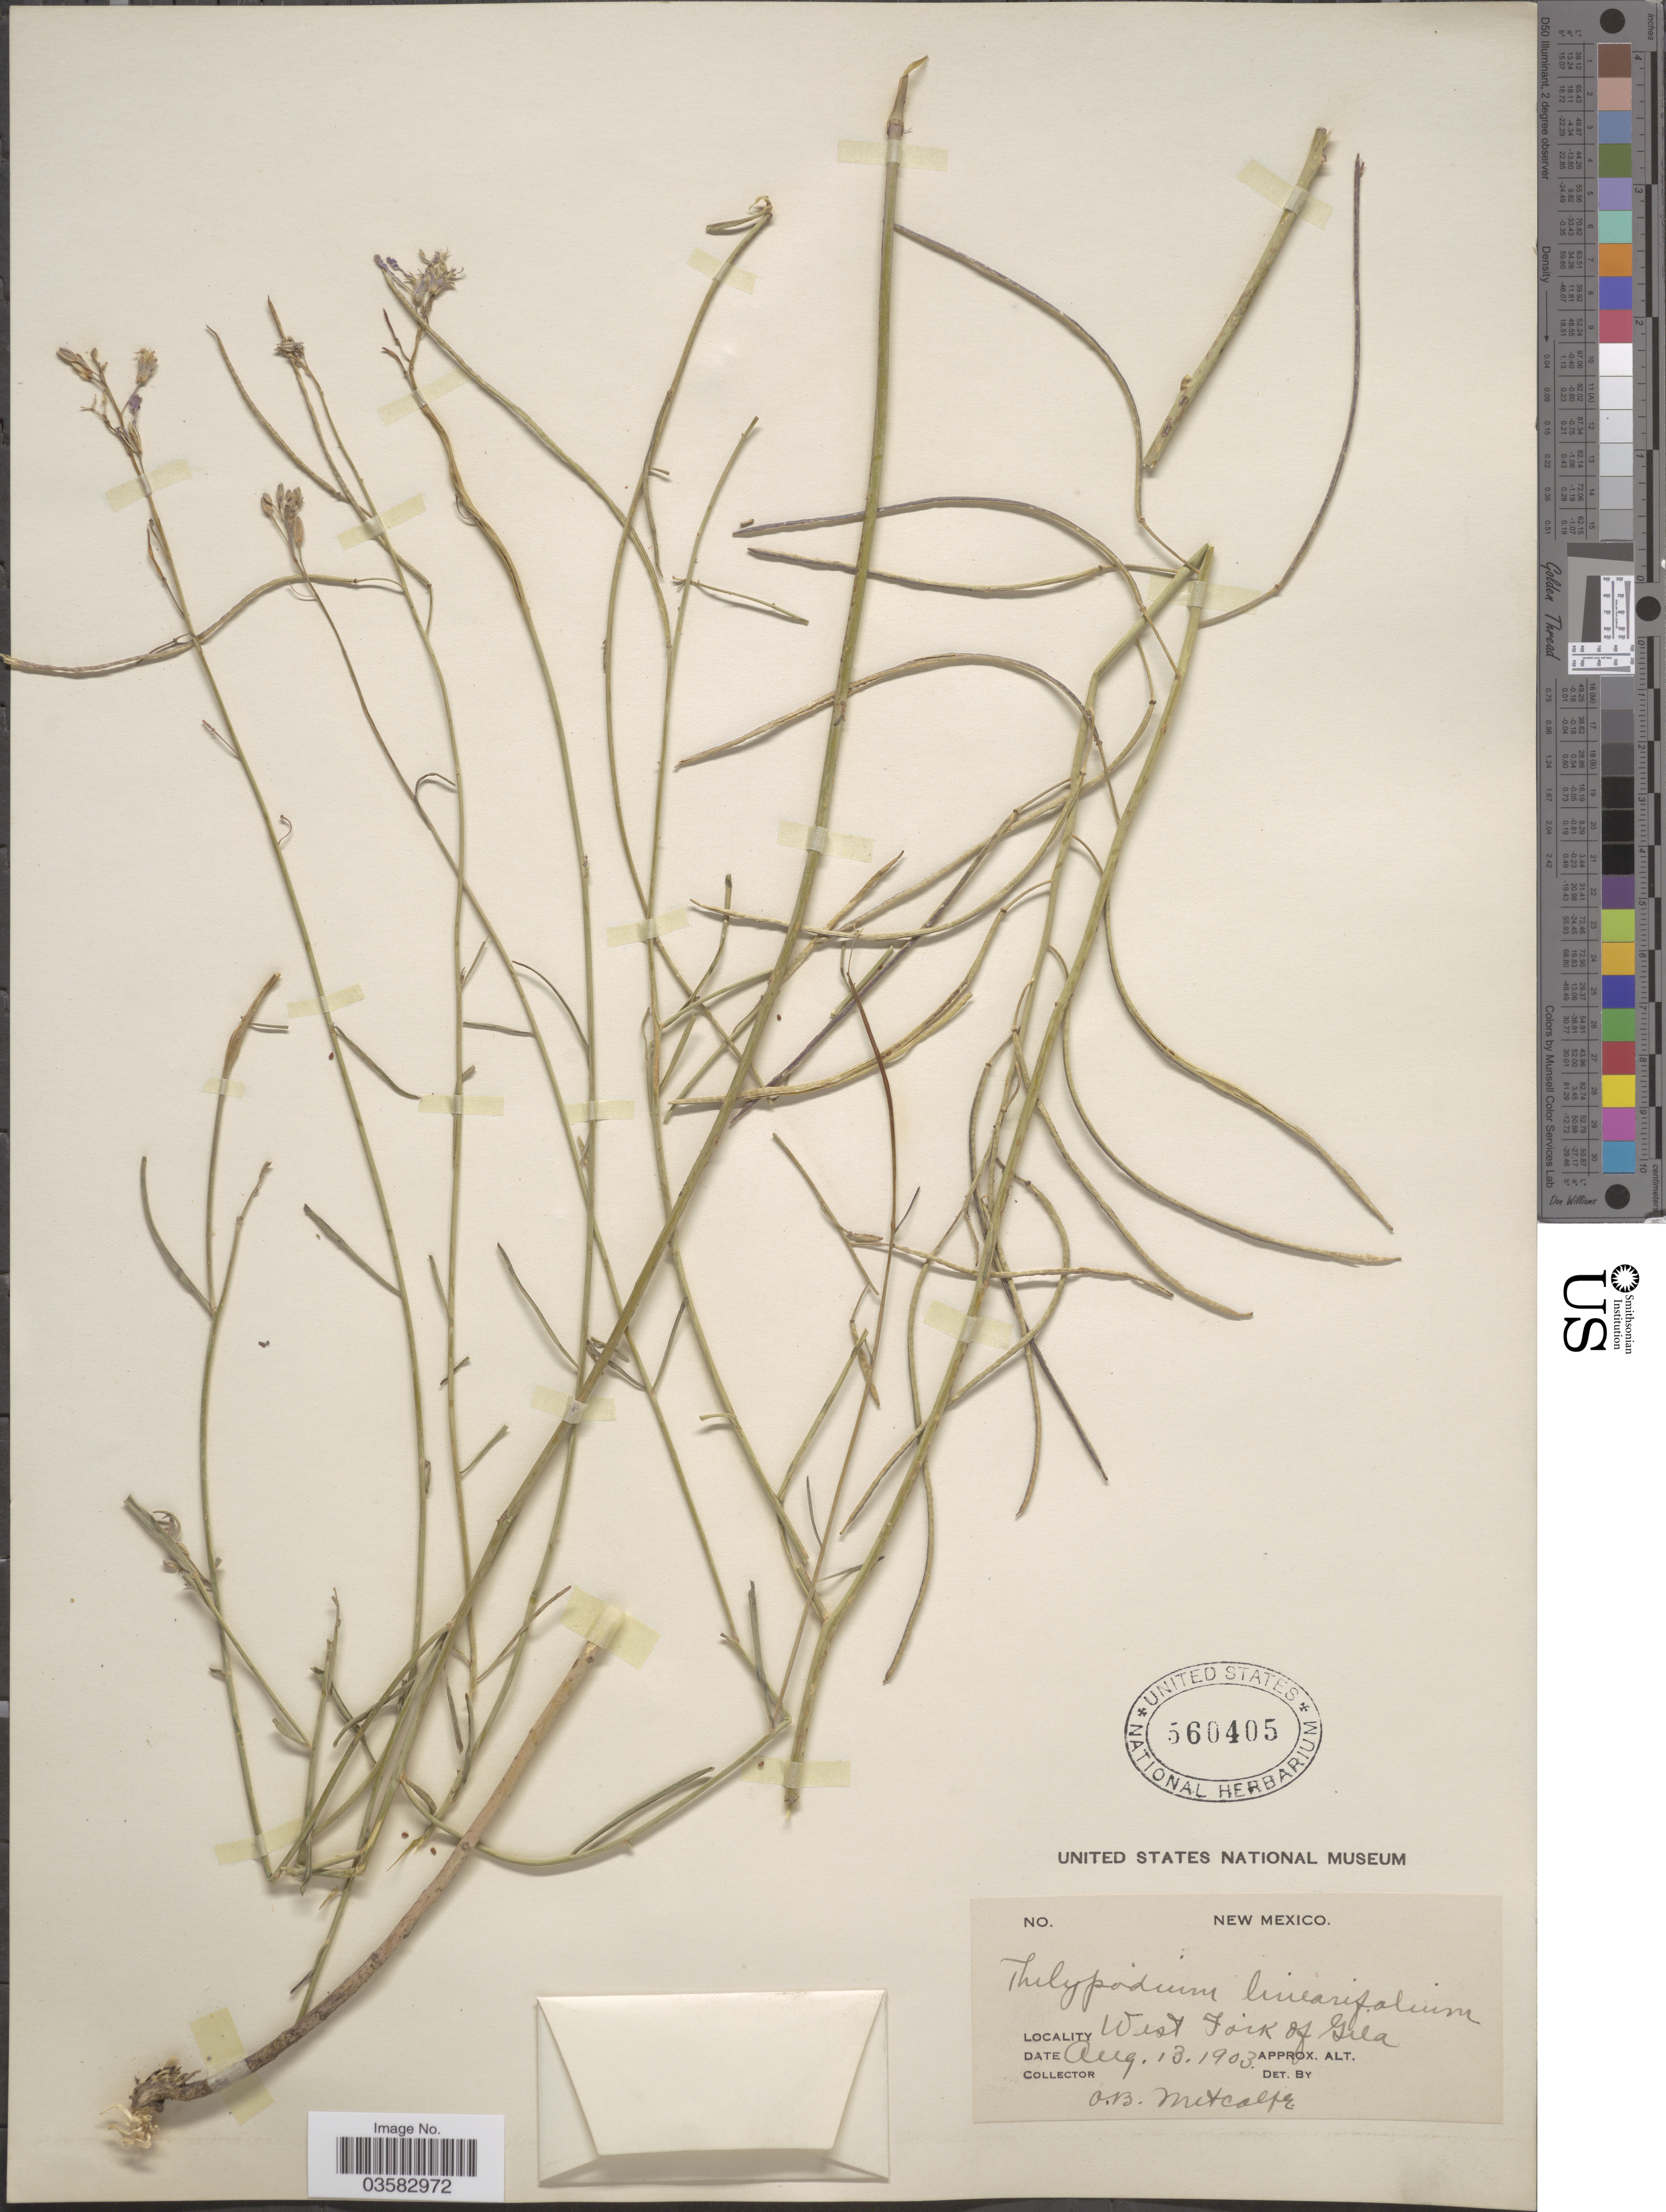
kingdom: Plantae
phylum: Tracheophyta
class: Magnoliopsida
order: Brassicales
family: Brassicaceae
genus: Sisymbrium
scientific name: Sisymbrium linearifolium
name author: (A. Gray) Payson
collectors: O. B. Metcalfe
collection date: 1903-08-13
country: United States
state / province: New Mexico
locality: West Fork of Gila.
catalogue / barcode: US 560405